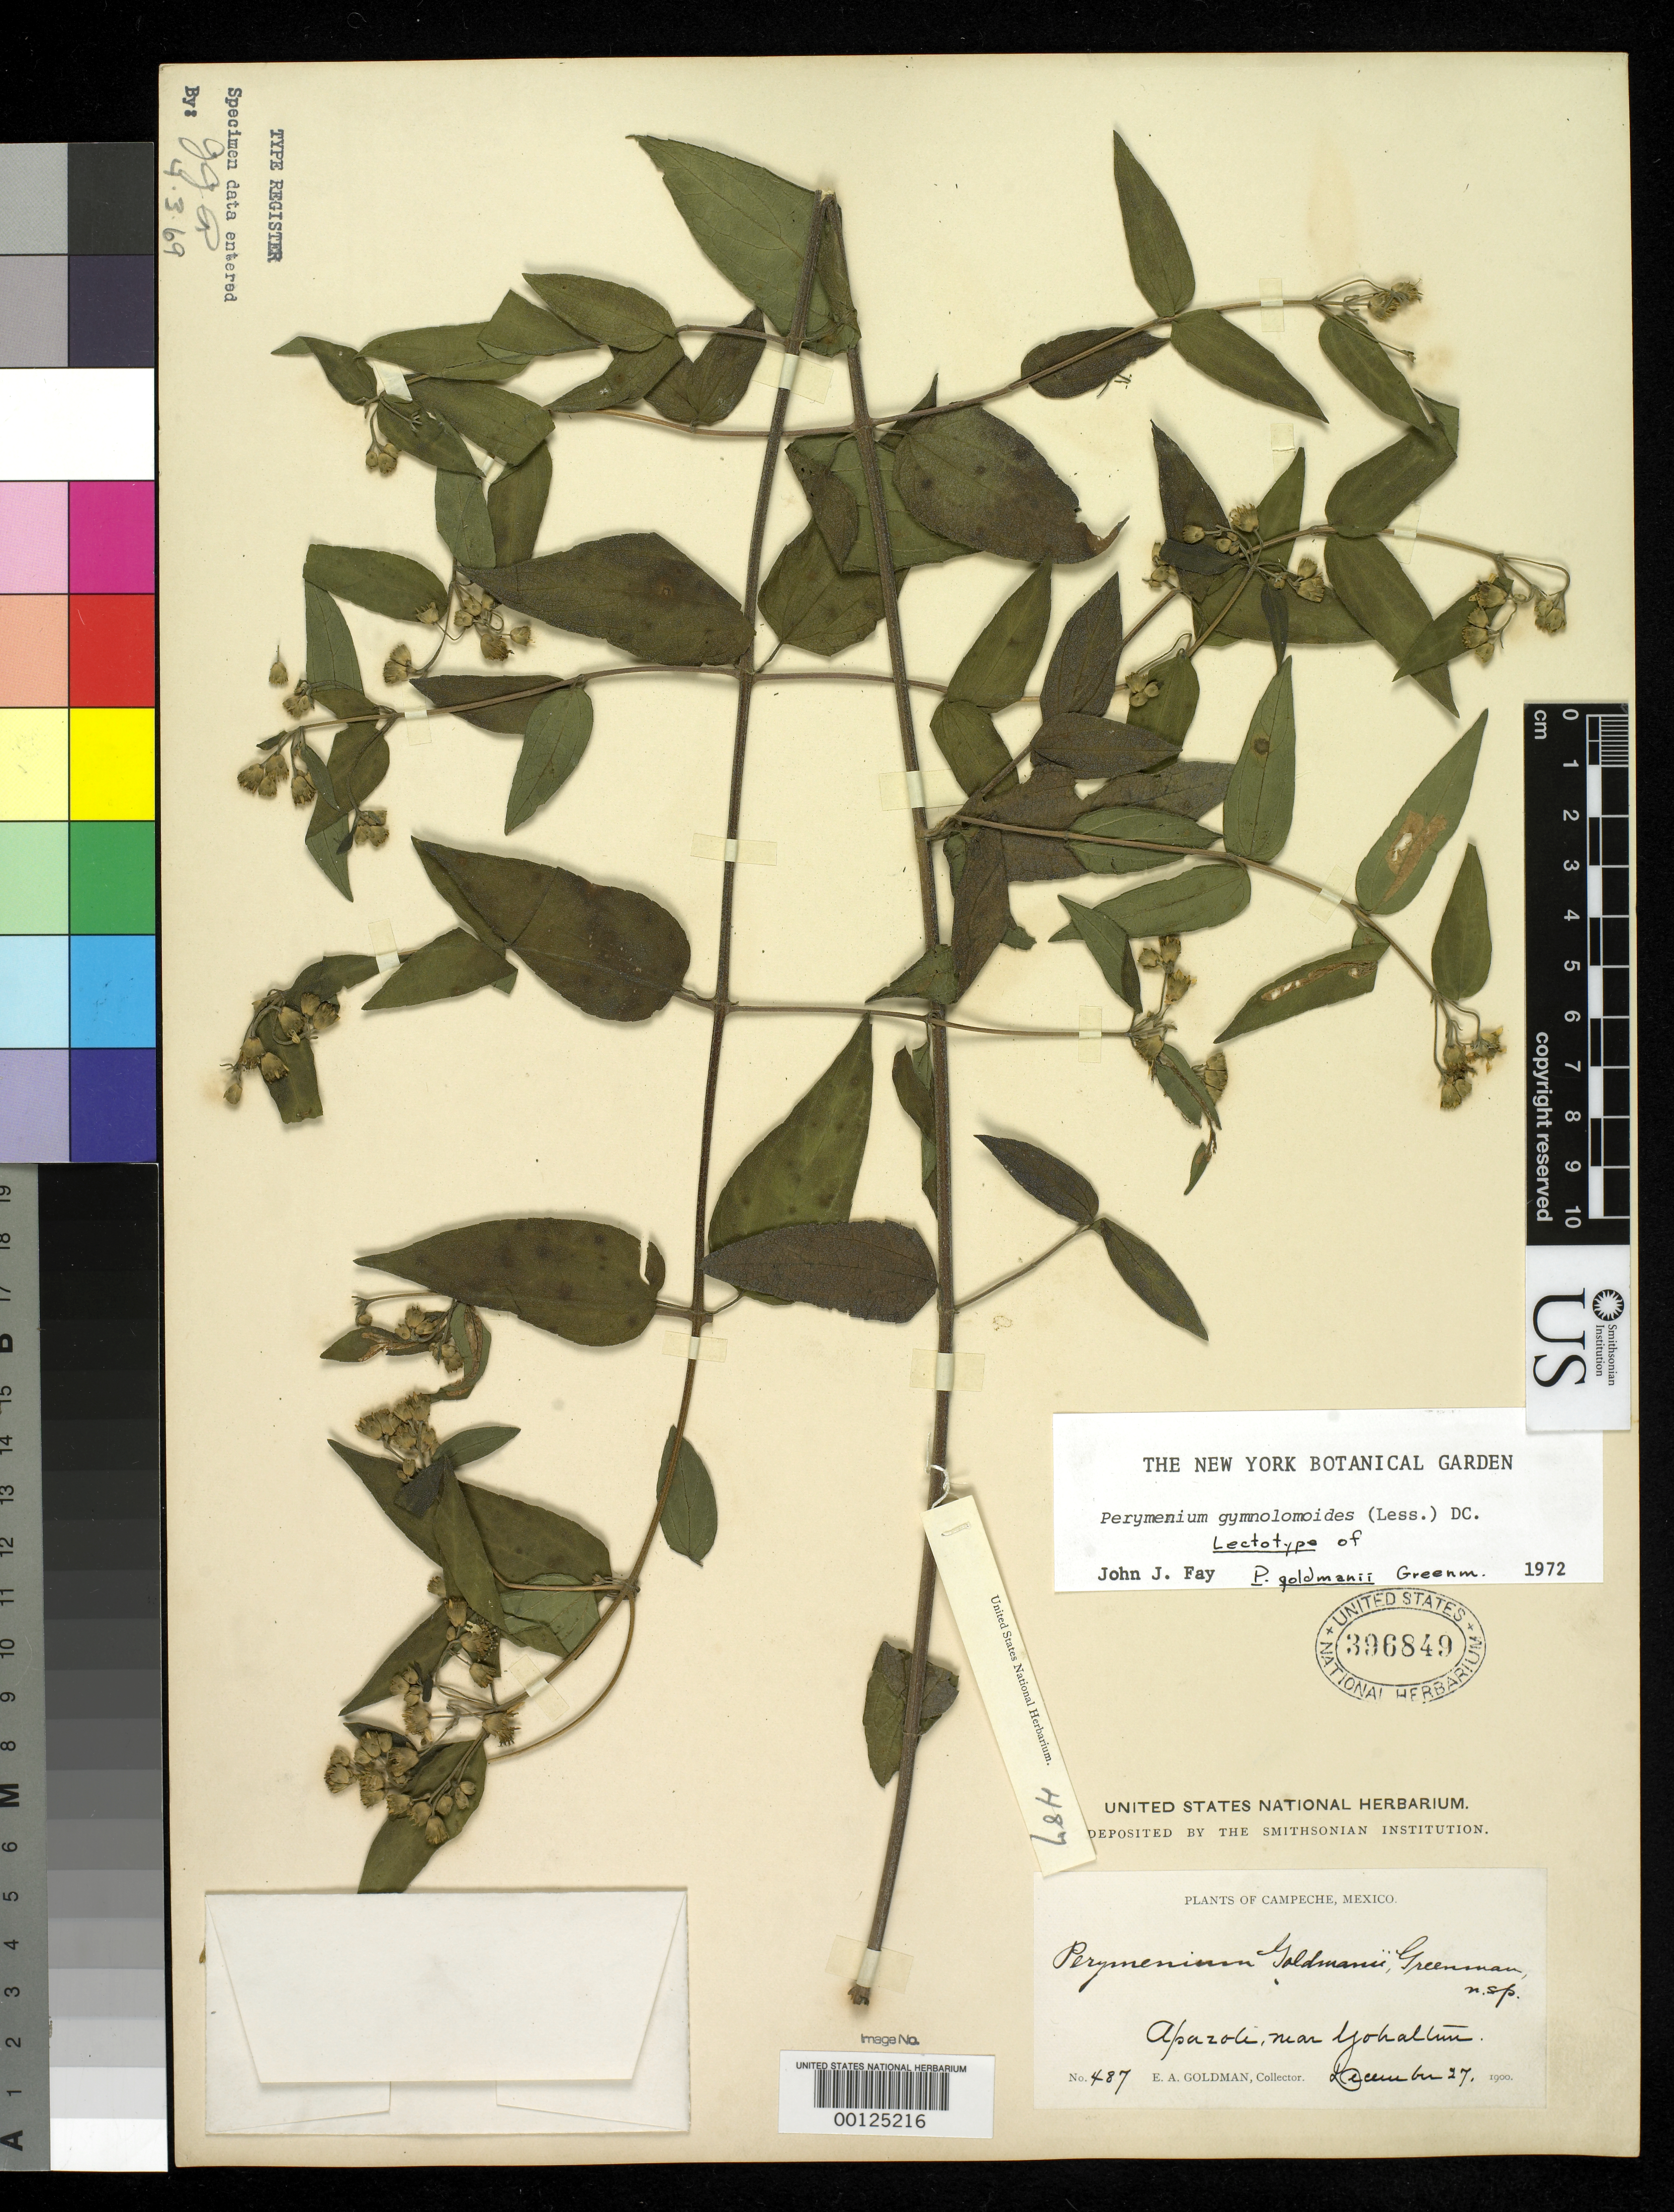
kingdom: Plantae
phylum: Tracheophyta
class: Magnoliopsida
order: Asterales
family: Asteraceae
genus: Perymenium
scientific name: Perymenium goldmanii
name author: Greenm.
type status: Lectotype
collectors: E. A. Goldman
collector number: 487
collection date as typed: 27 Dec 1900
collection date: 1900-12-27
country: Mexico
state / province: Campeche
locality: Apazote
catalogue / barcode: US 396849